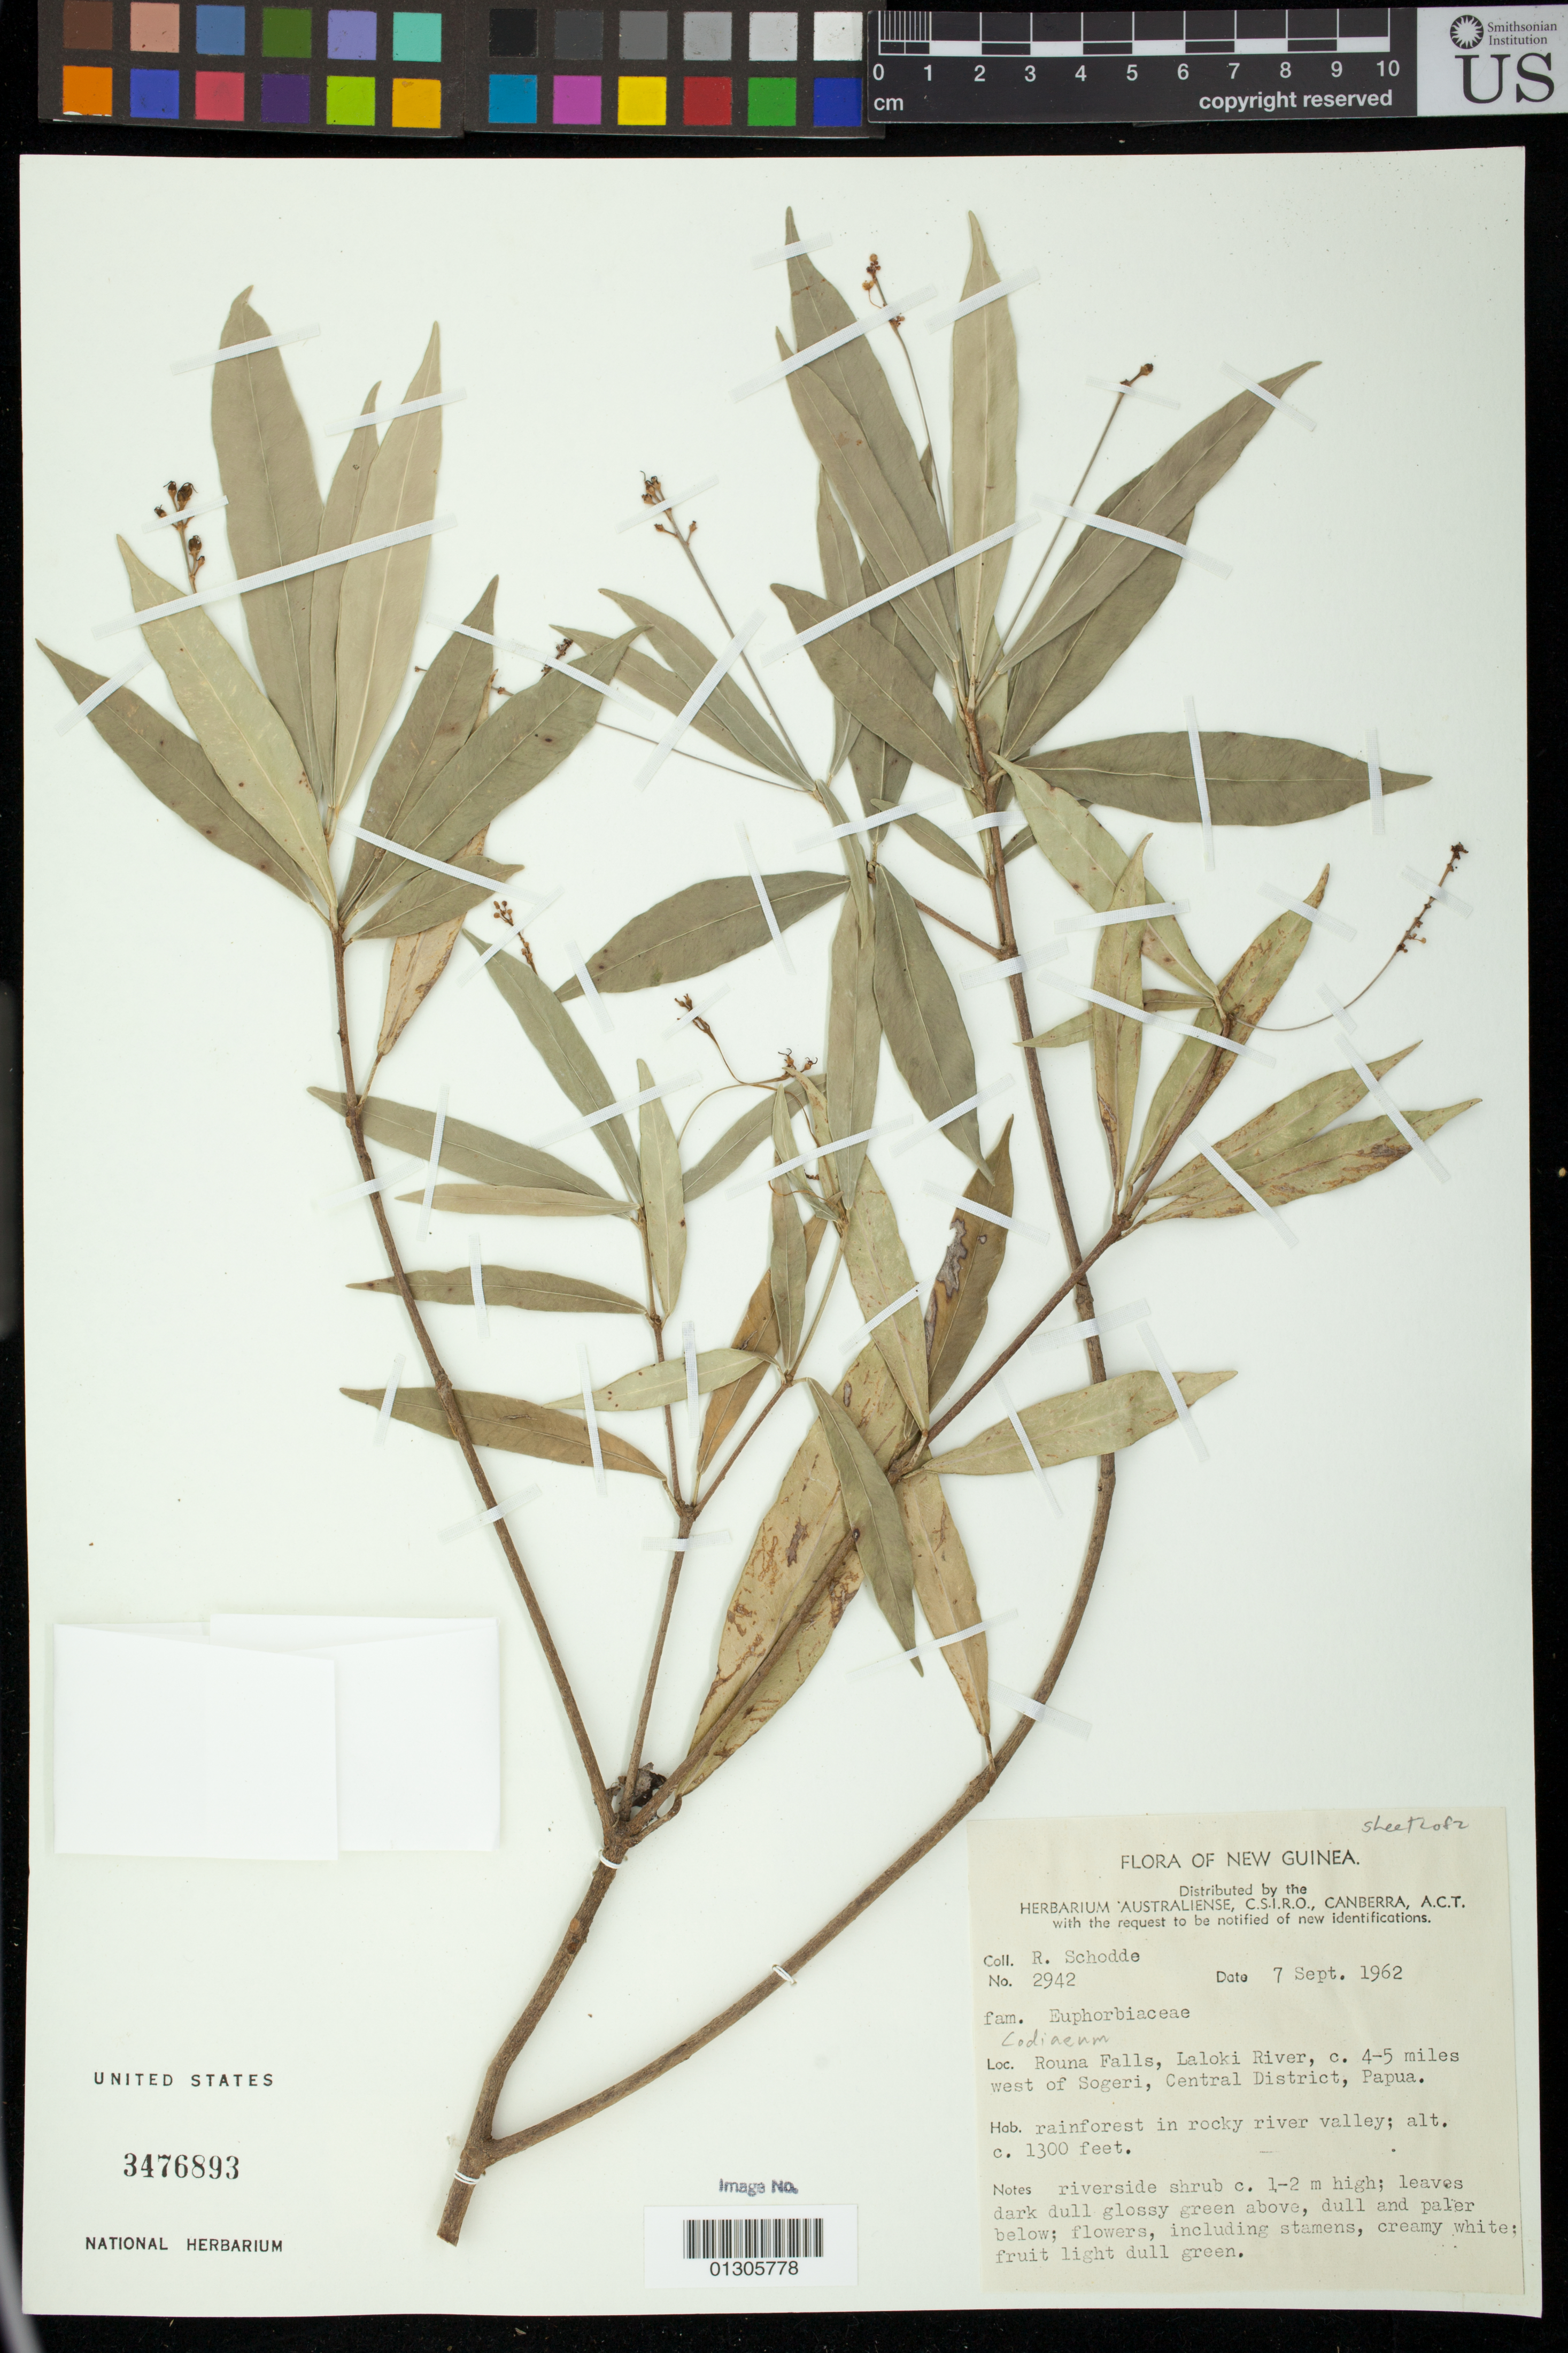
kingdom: Plantae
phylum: Tracheophyta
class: Magnoliopsida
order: Malpighiales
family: Euphorbiaceae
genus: Codiaeum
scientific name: Codiaeum sp.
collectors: R. Schodde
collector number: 2942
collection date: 1962-09-07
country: Papua New Guinea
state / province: Central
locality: Rouna Falls, Laloki River, c. 4-5 miles west of Sogeri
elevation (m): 396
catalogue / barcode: US 3476893